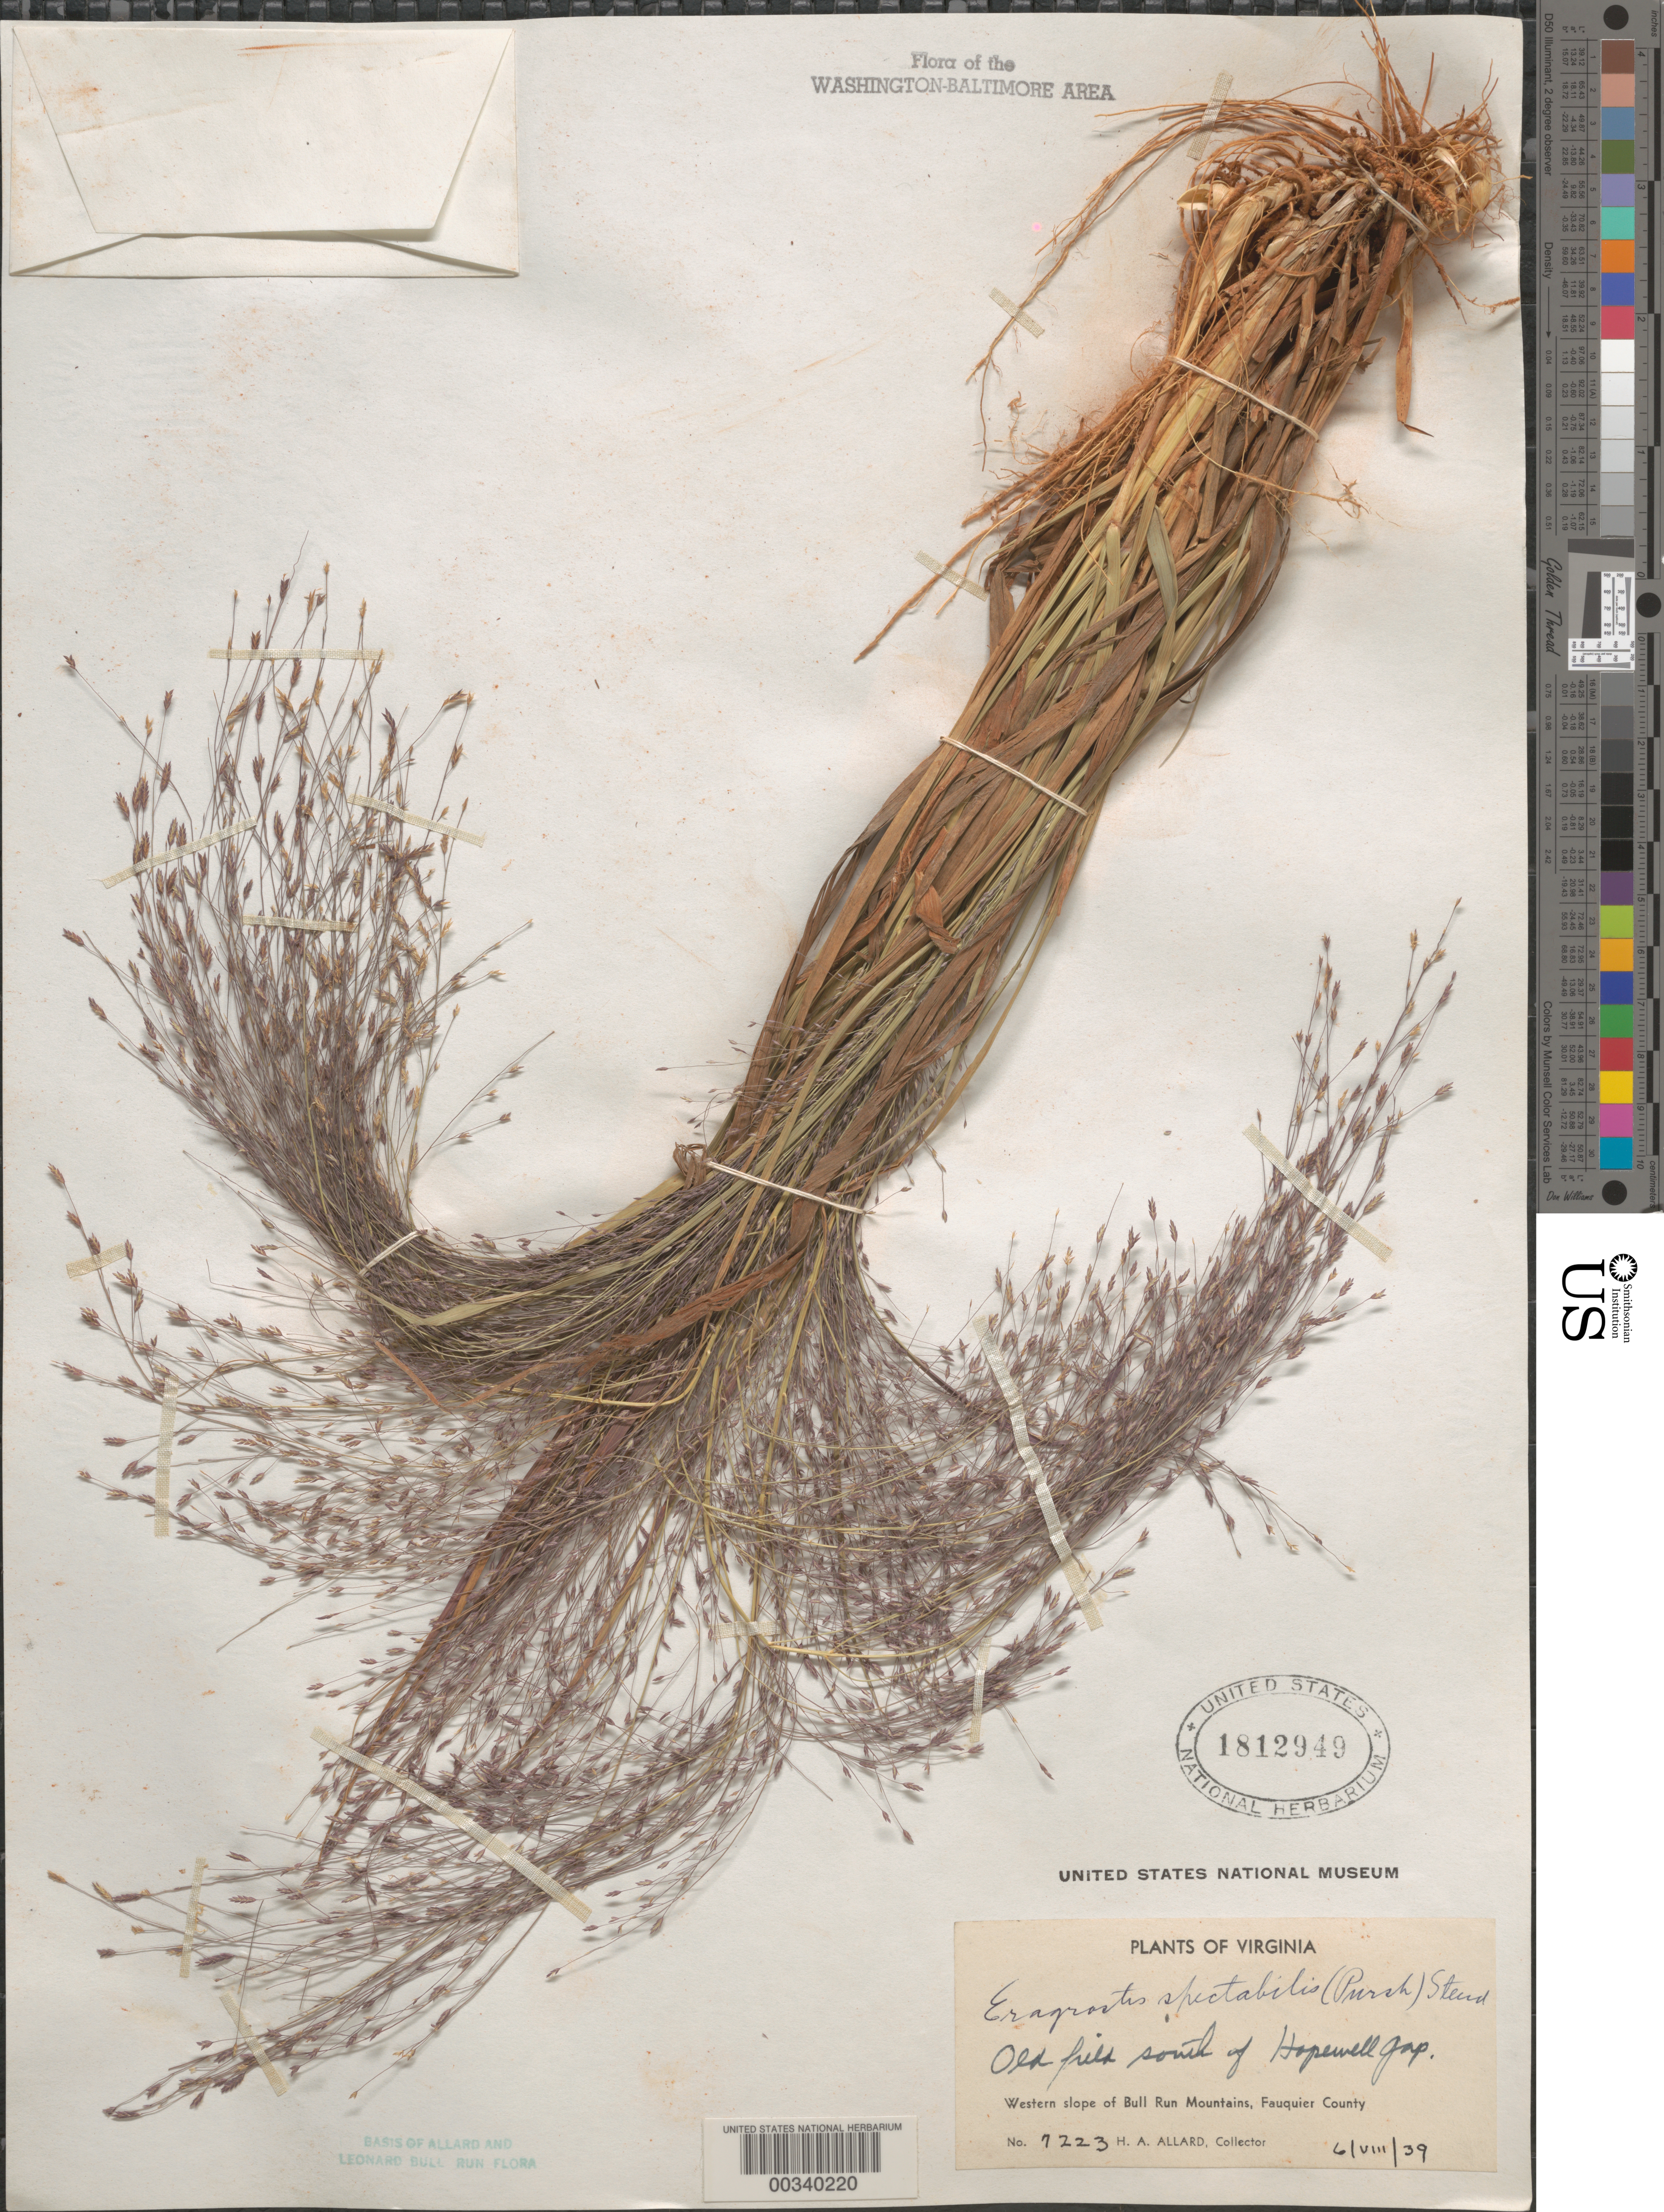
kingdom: Plantae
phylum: Tracheophyta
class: Liliopsida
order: Poales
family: Poaceae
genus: Eragrostis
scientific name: Eragrostis spectabilis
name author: (Pursh) Steud.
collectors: H. A. Allard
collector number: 7223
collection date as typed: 06 Aug 1939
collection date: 1939-08-06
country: United States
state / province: Virginia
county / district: Fauquier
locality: South of Hopewell Gap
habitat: Old field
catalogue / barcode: US 1812949